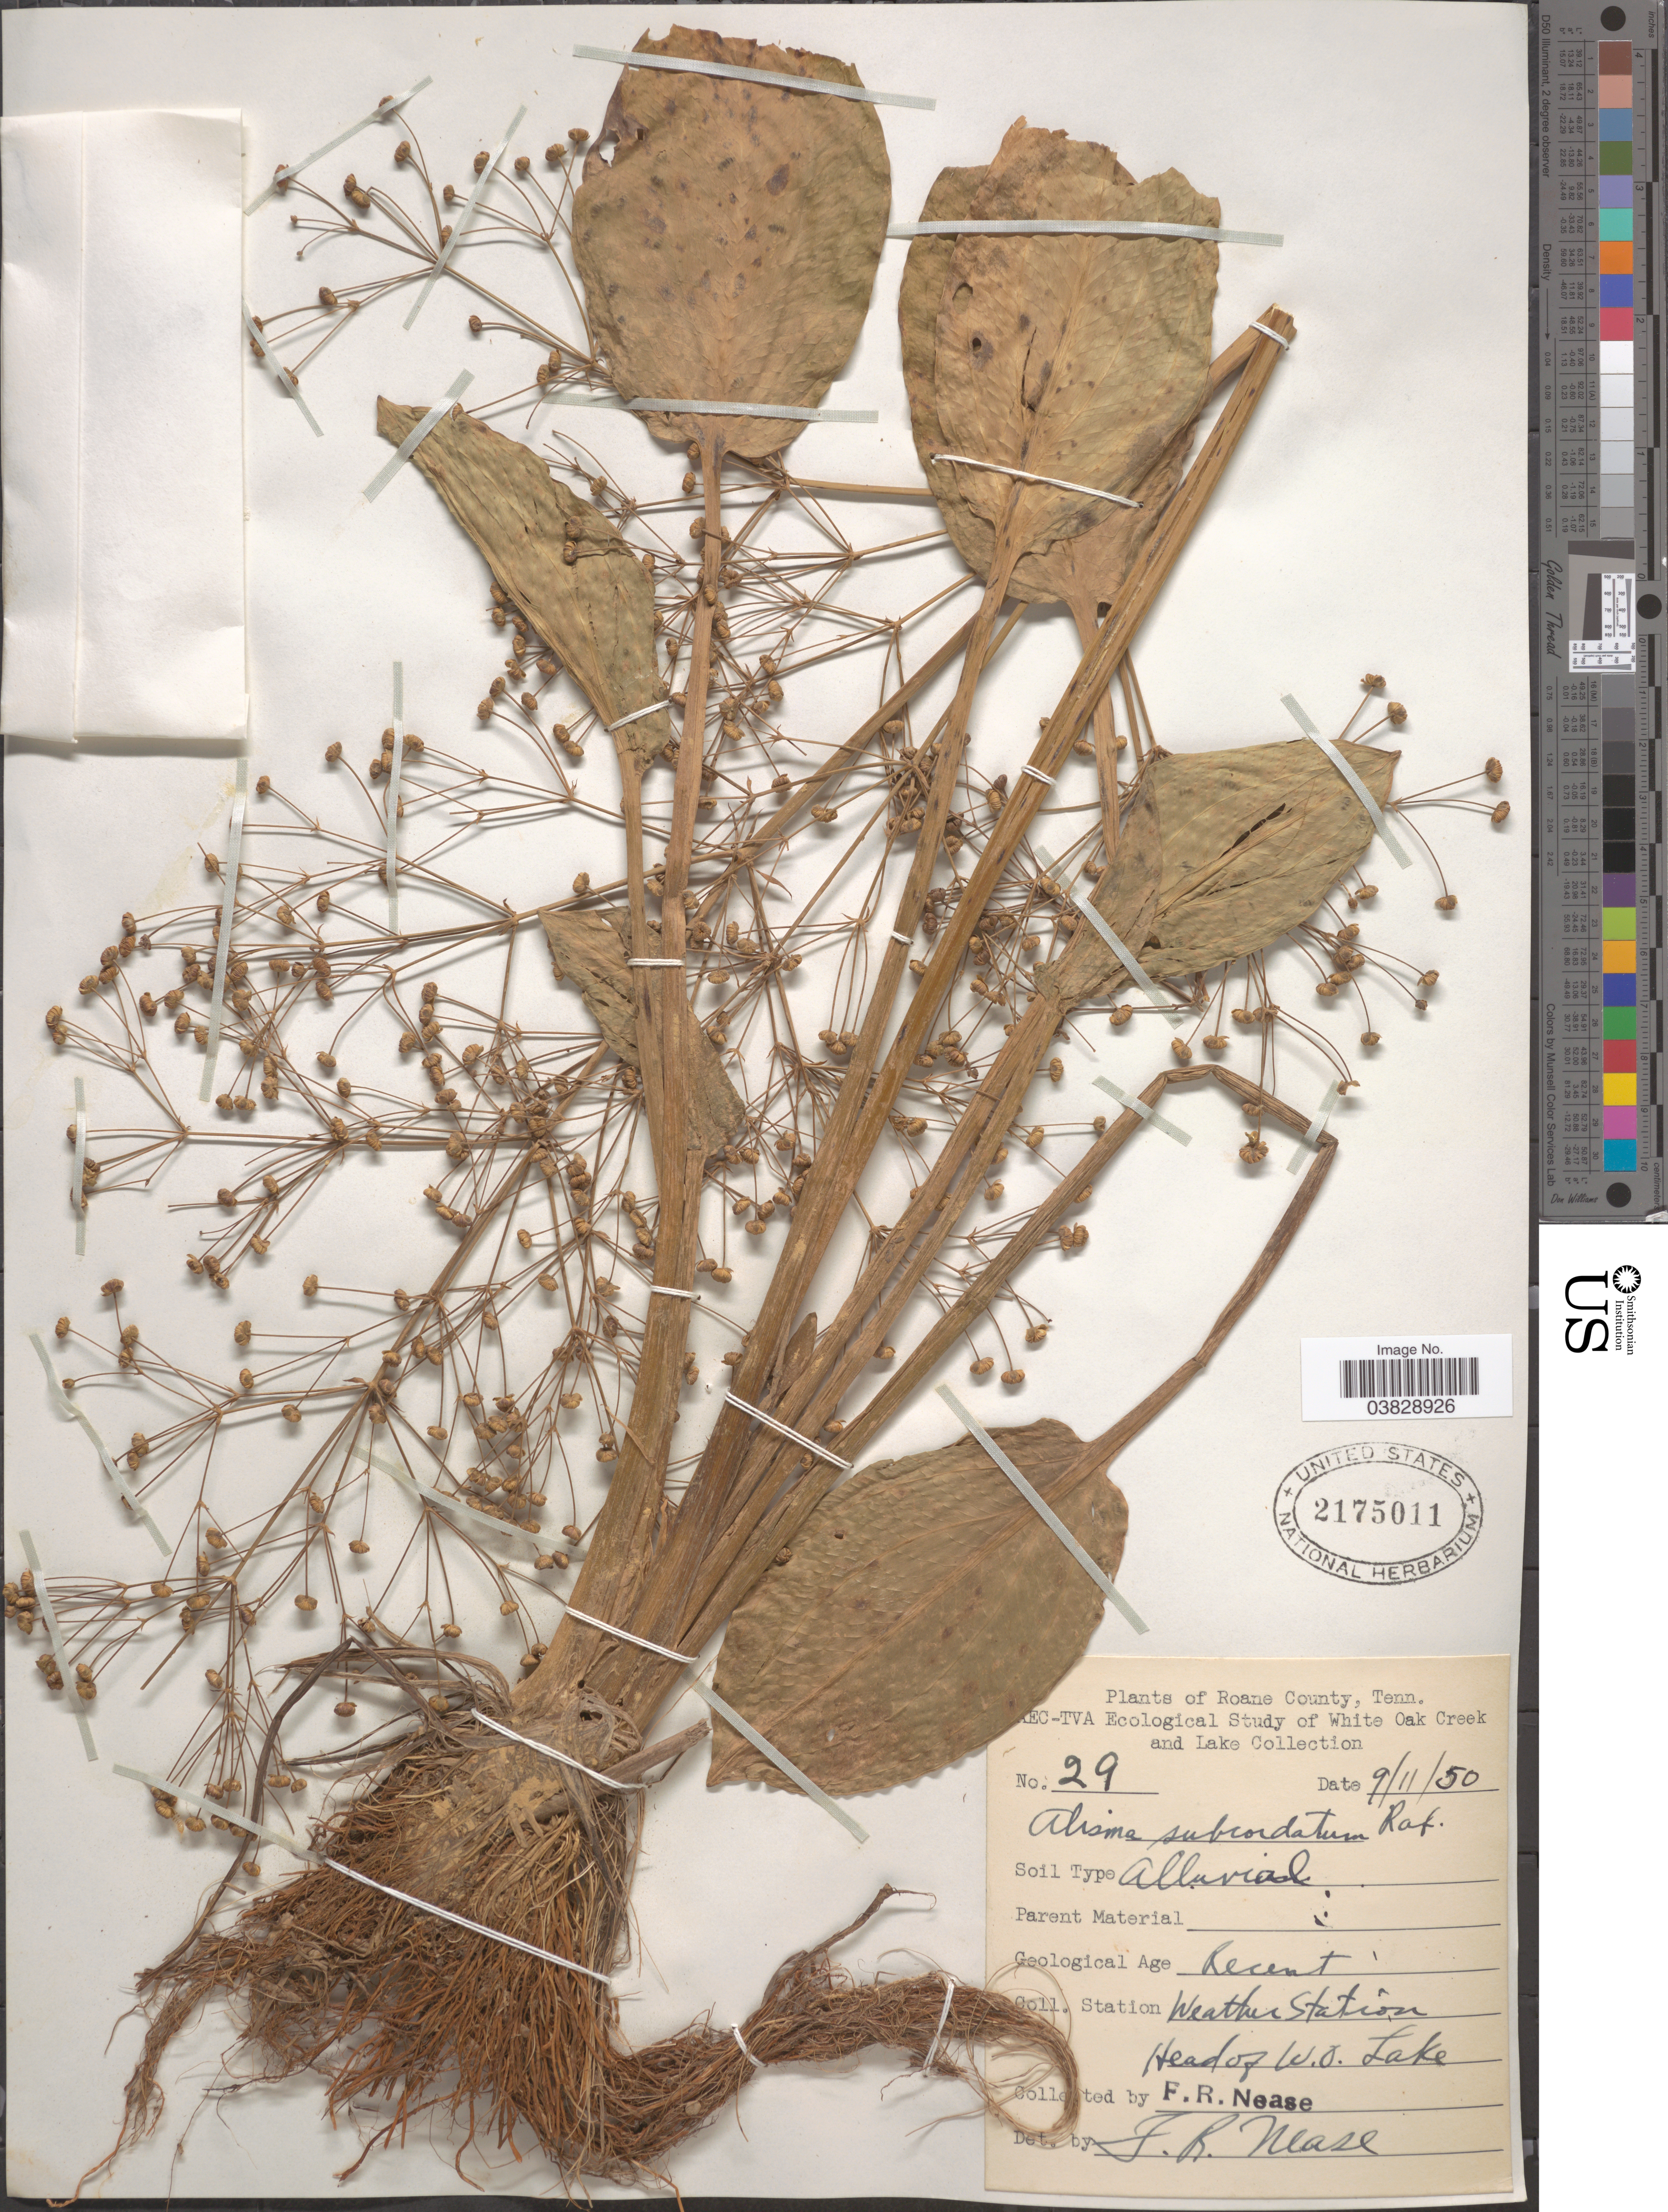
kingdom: Plantae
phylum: Tracheophyta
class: Liliopsida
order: Alismatales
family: Alismataceae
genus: Alisma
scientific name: Alisma plantago-aquatica var. parviflorum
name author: (Pursh) Torr.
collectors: F. Nease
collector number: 29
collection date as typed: Transcribed d/m/y: 11/9/50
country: United States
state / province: Tennessee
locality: Roane County. Coll. Station. Weather Station. Head of W. O. Lake.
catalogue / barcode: US 2175011